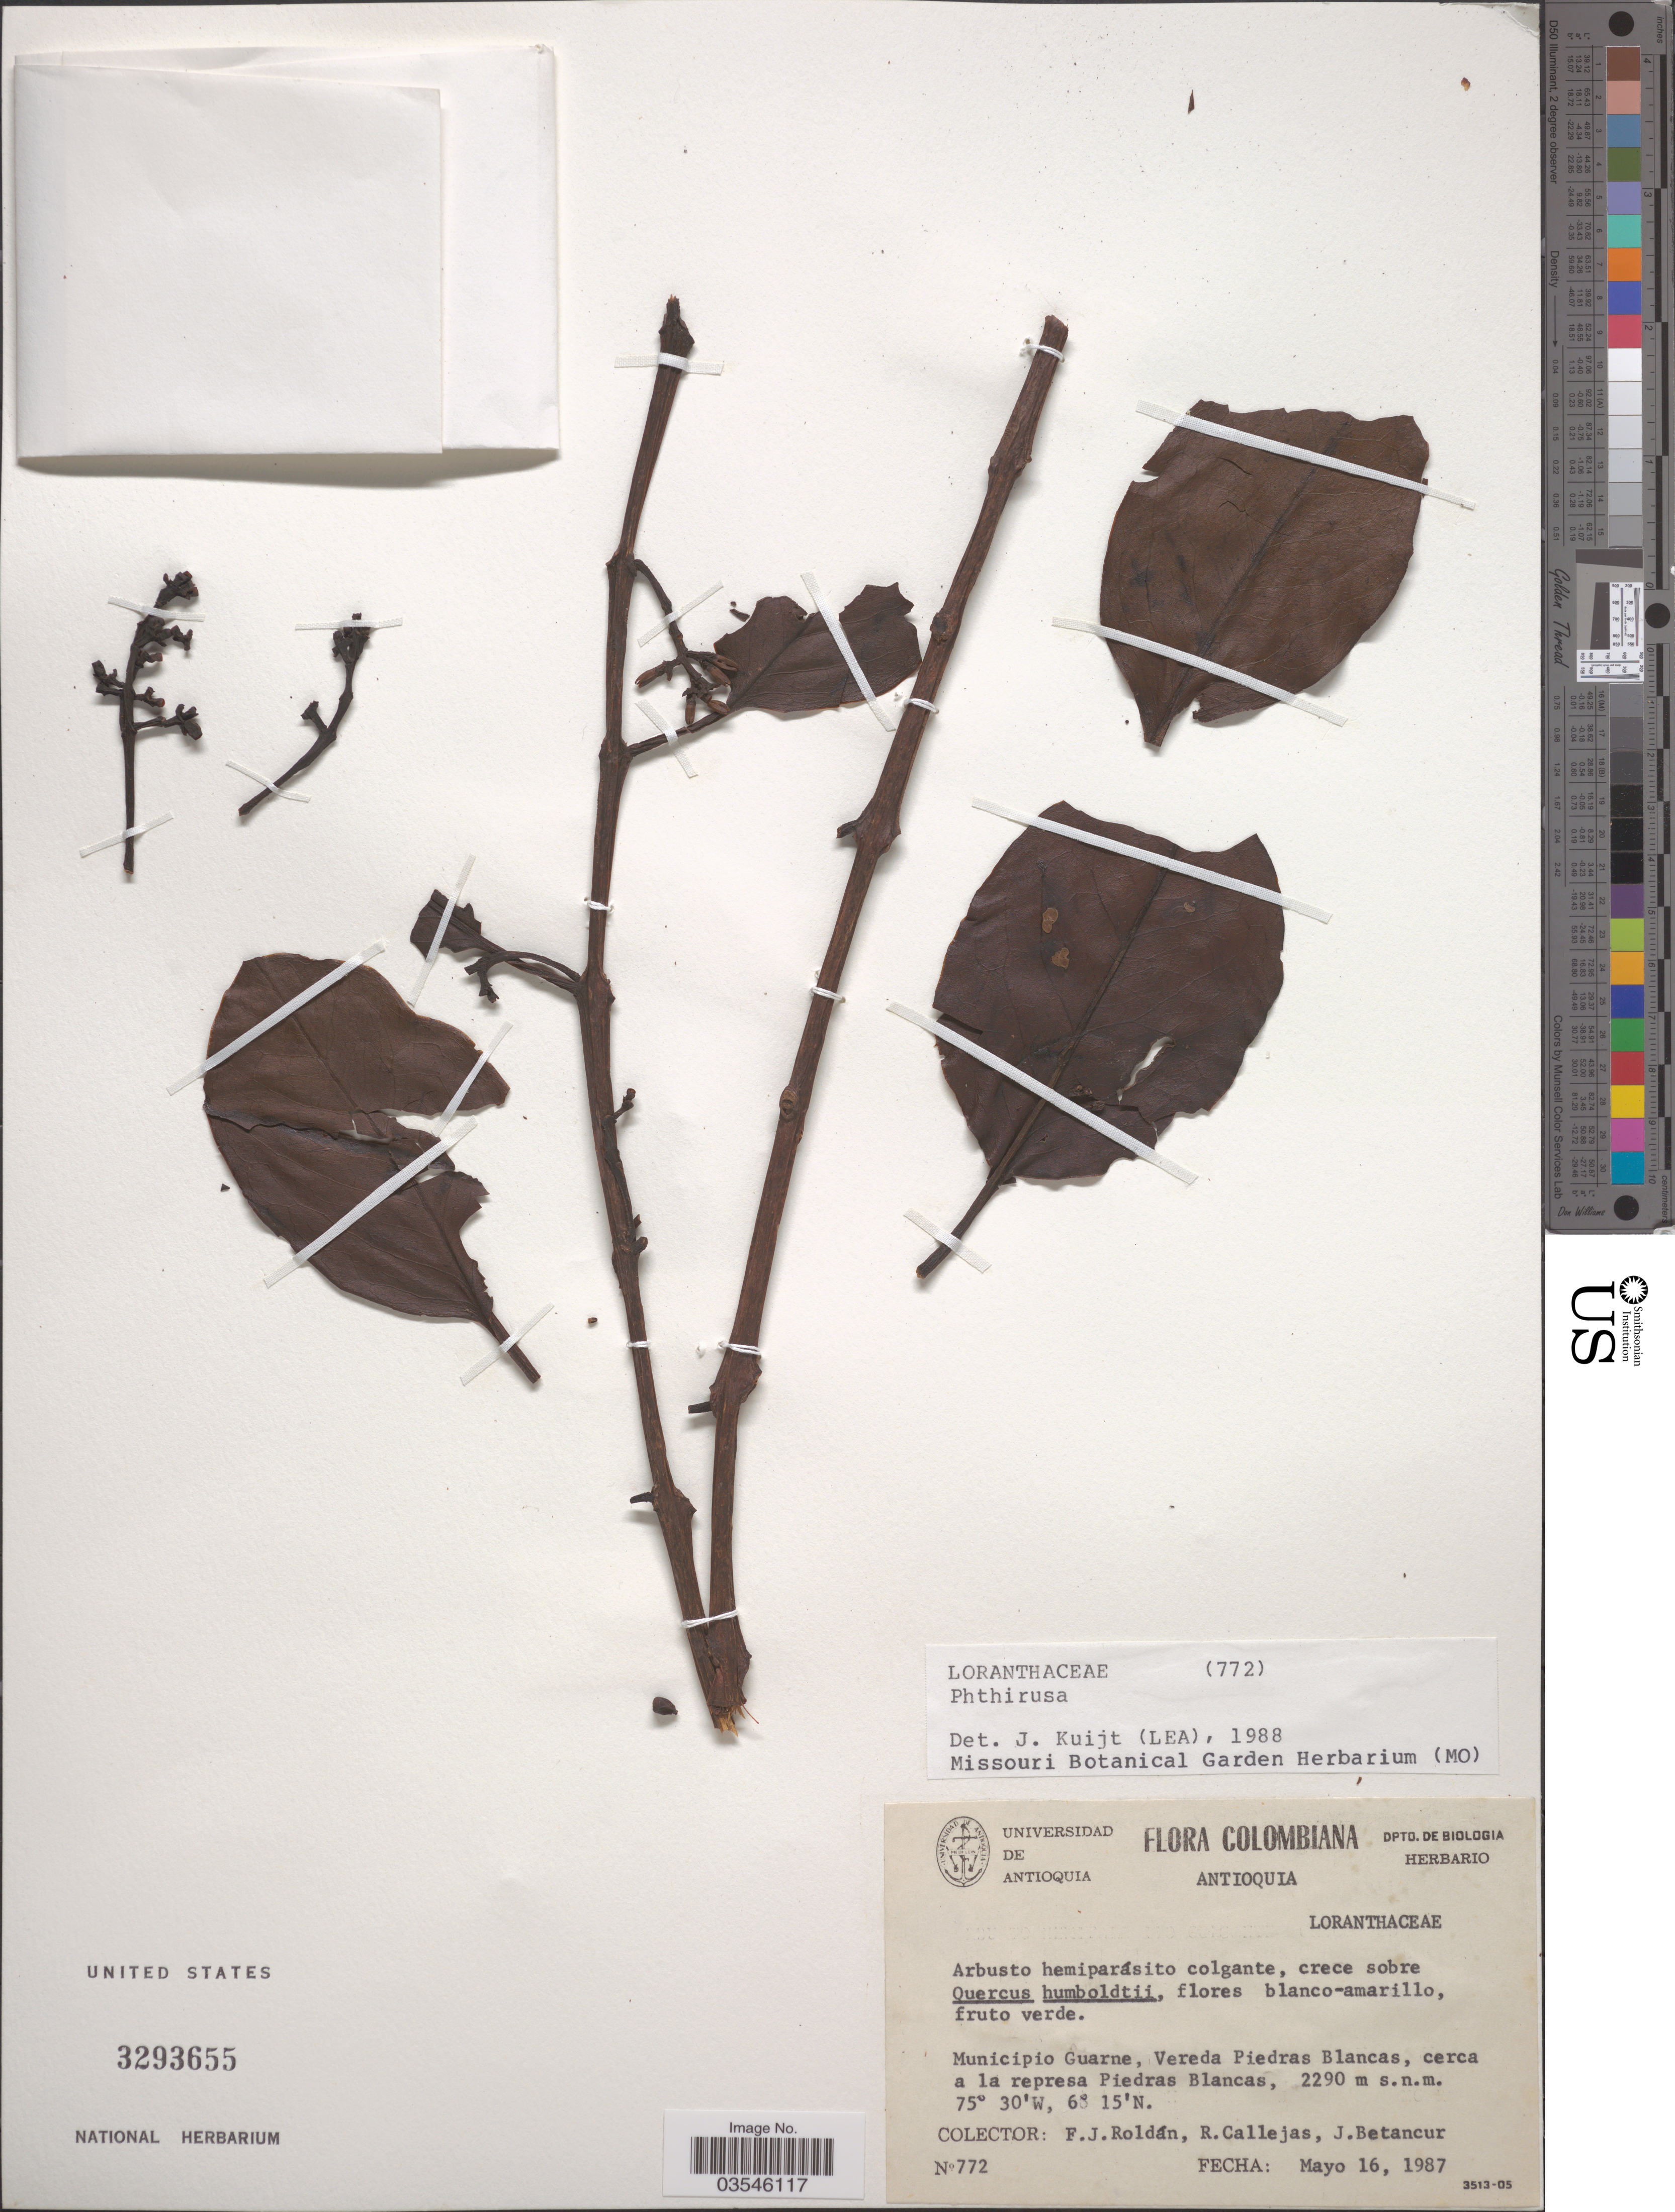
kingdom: Plantae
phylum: Tracheophyta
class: Magnoliopsida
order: Santalales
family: Loranthaceae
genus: Passovia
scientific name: Passovia pedunculata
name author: (Jacq.) Kuijt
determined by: Caraballo-Ortiz, Marcos A., (MISS), University of Mississippi (UNITED STATES)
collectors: F. J. Roldán, R. Callejas & J. Betancur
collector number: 772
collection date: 1987-05-16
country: Colombia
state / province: Antioquia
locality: Municipio Guarne, Vereda Piedras Blancas, cerca a la represa Piedras Blancas.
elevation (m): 2290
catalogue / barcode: US 3293655